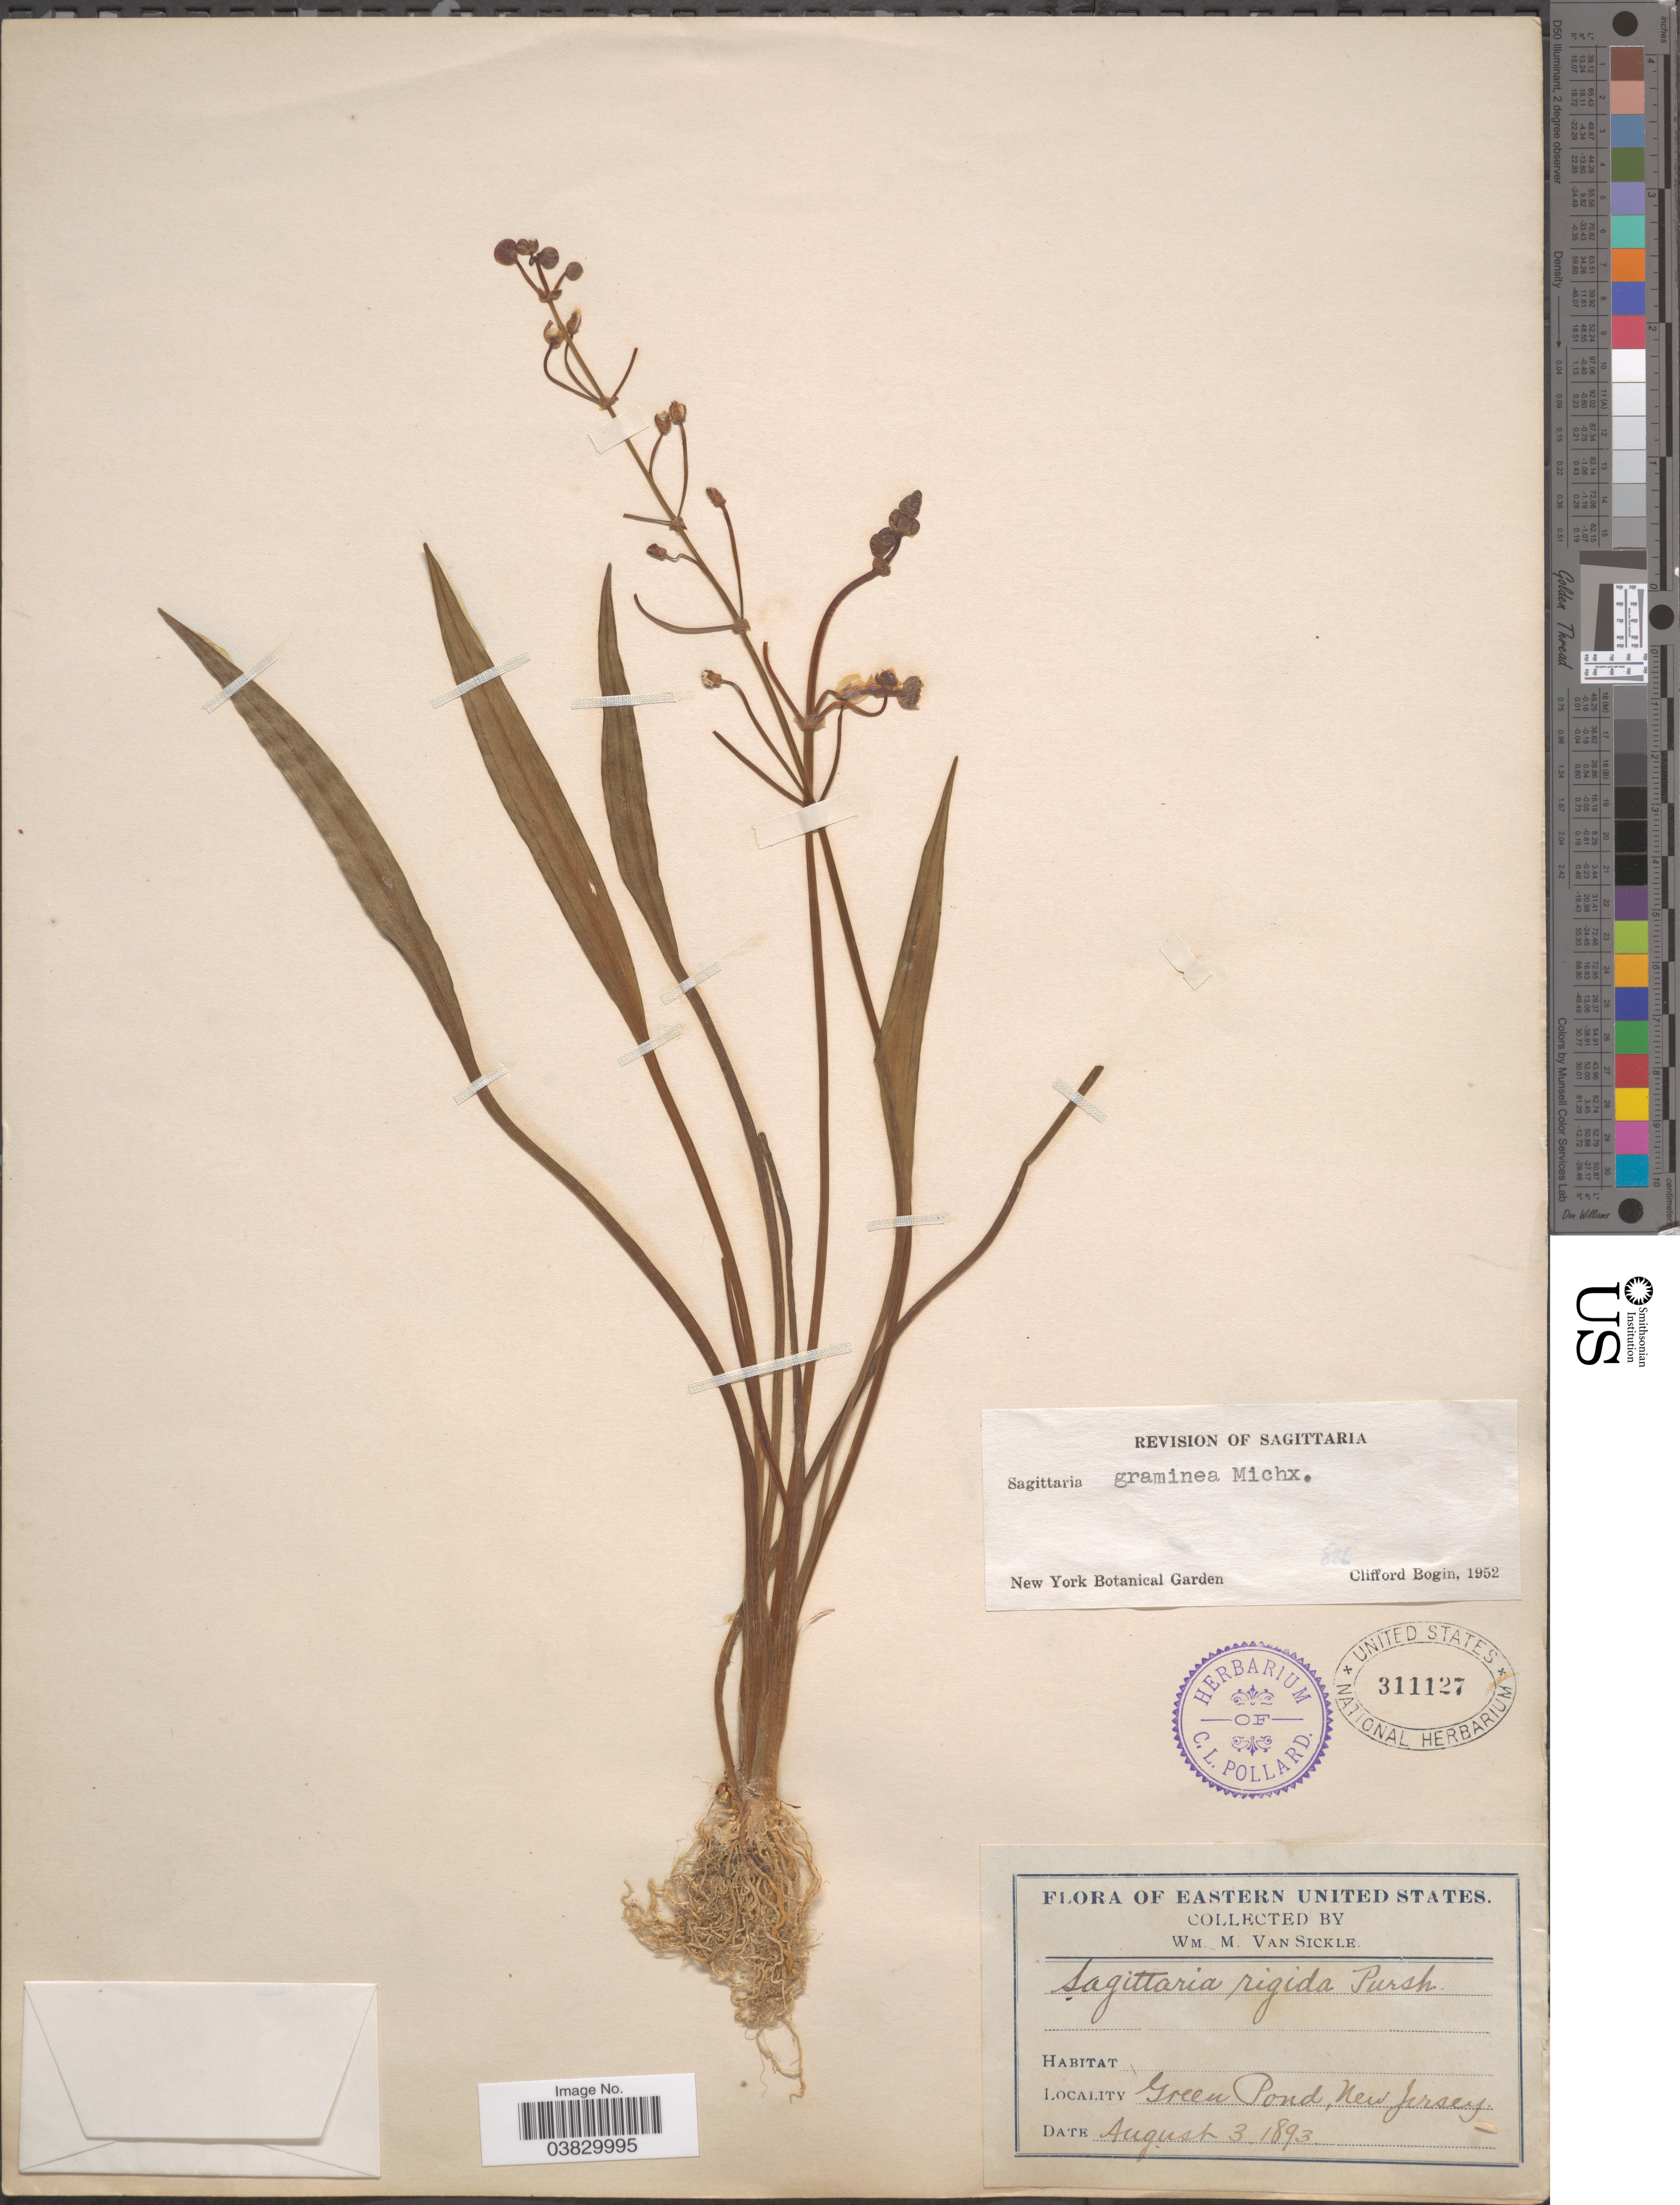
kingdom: Plantae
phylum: Tracheophyta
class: Liliopsida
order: Alismatales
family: Alismataceae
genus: Sagittaria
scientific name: Sagittaria graminea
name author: Michx.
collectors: W. M. Van Sickle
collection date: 1893-08-03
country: United States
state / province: New Jersey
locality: Eastern United States. Green Pond.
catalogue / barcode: US 311127